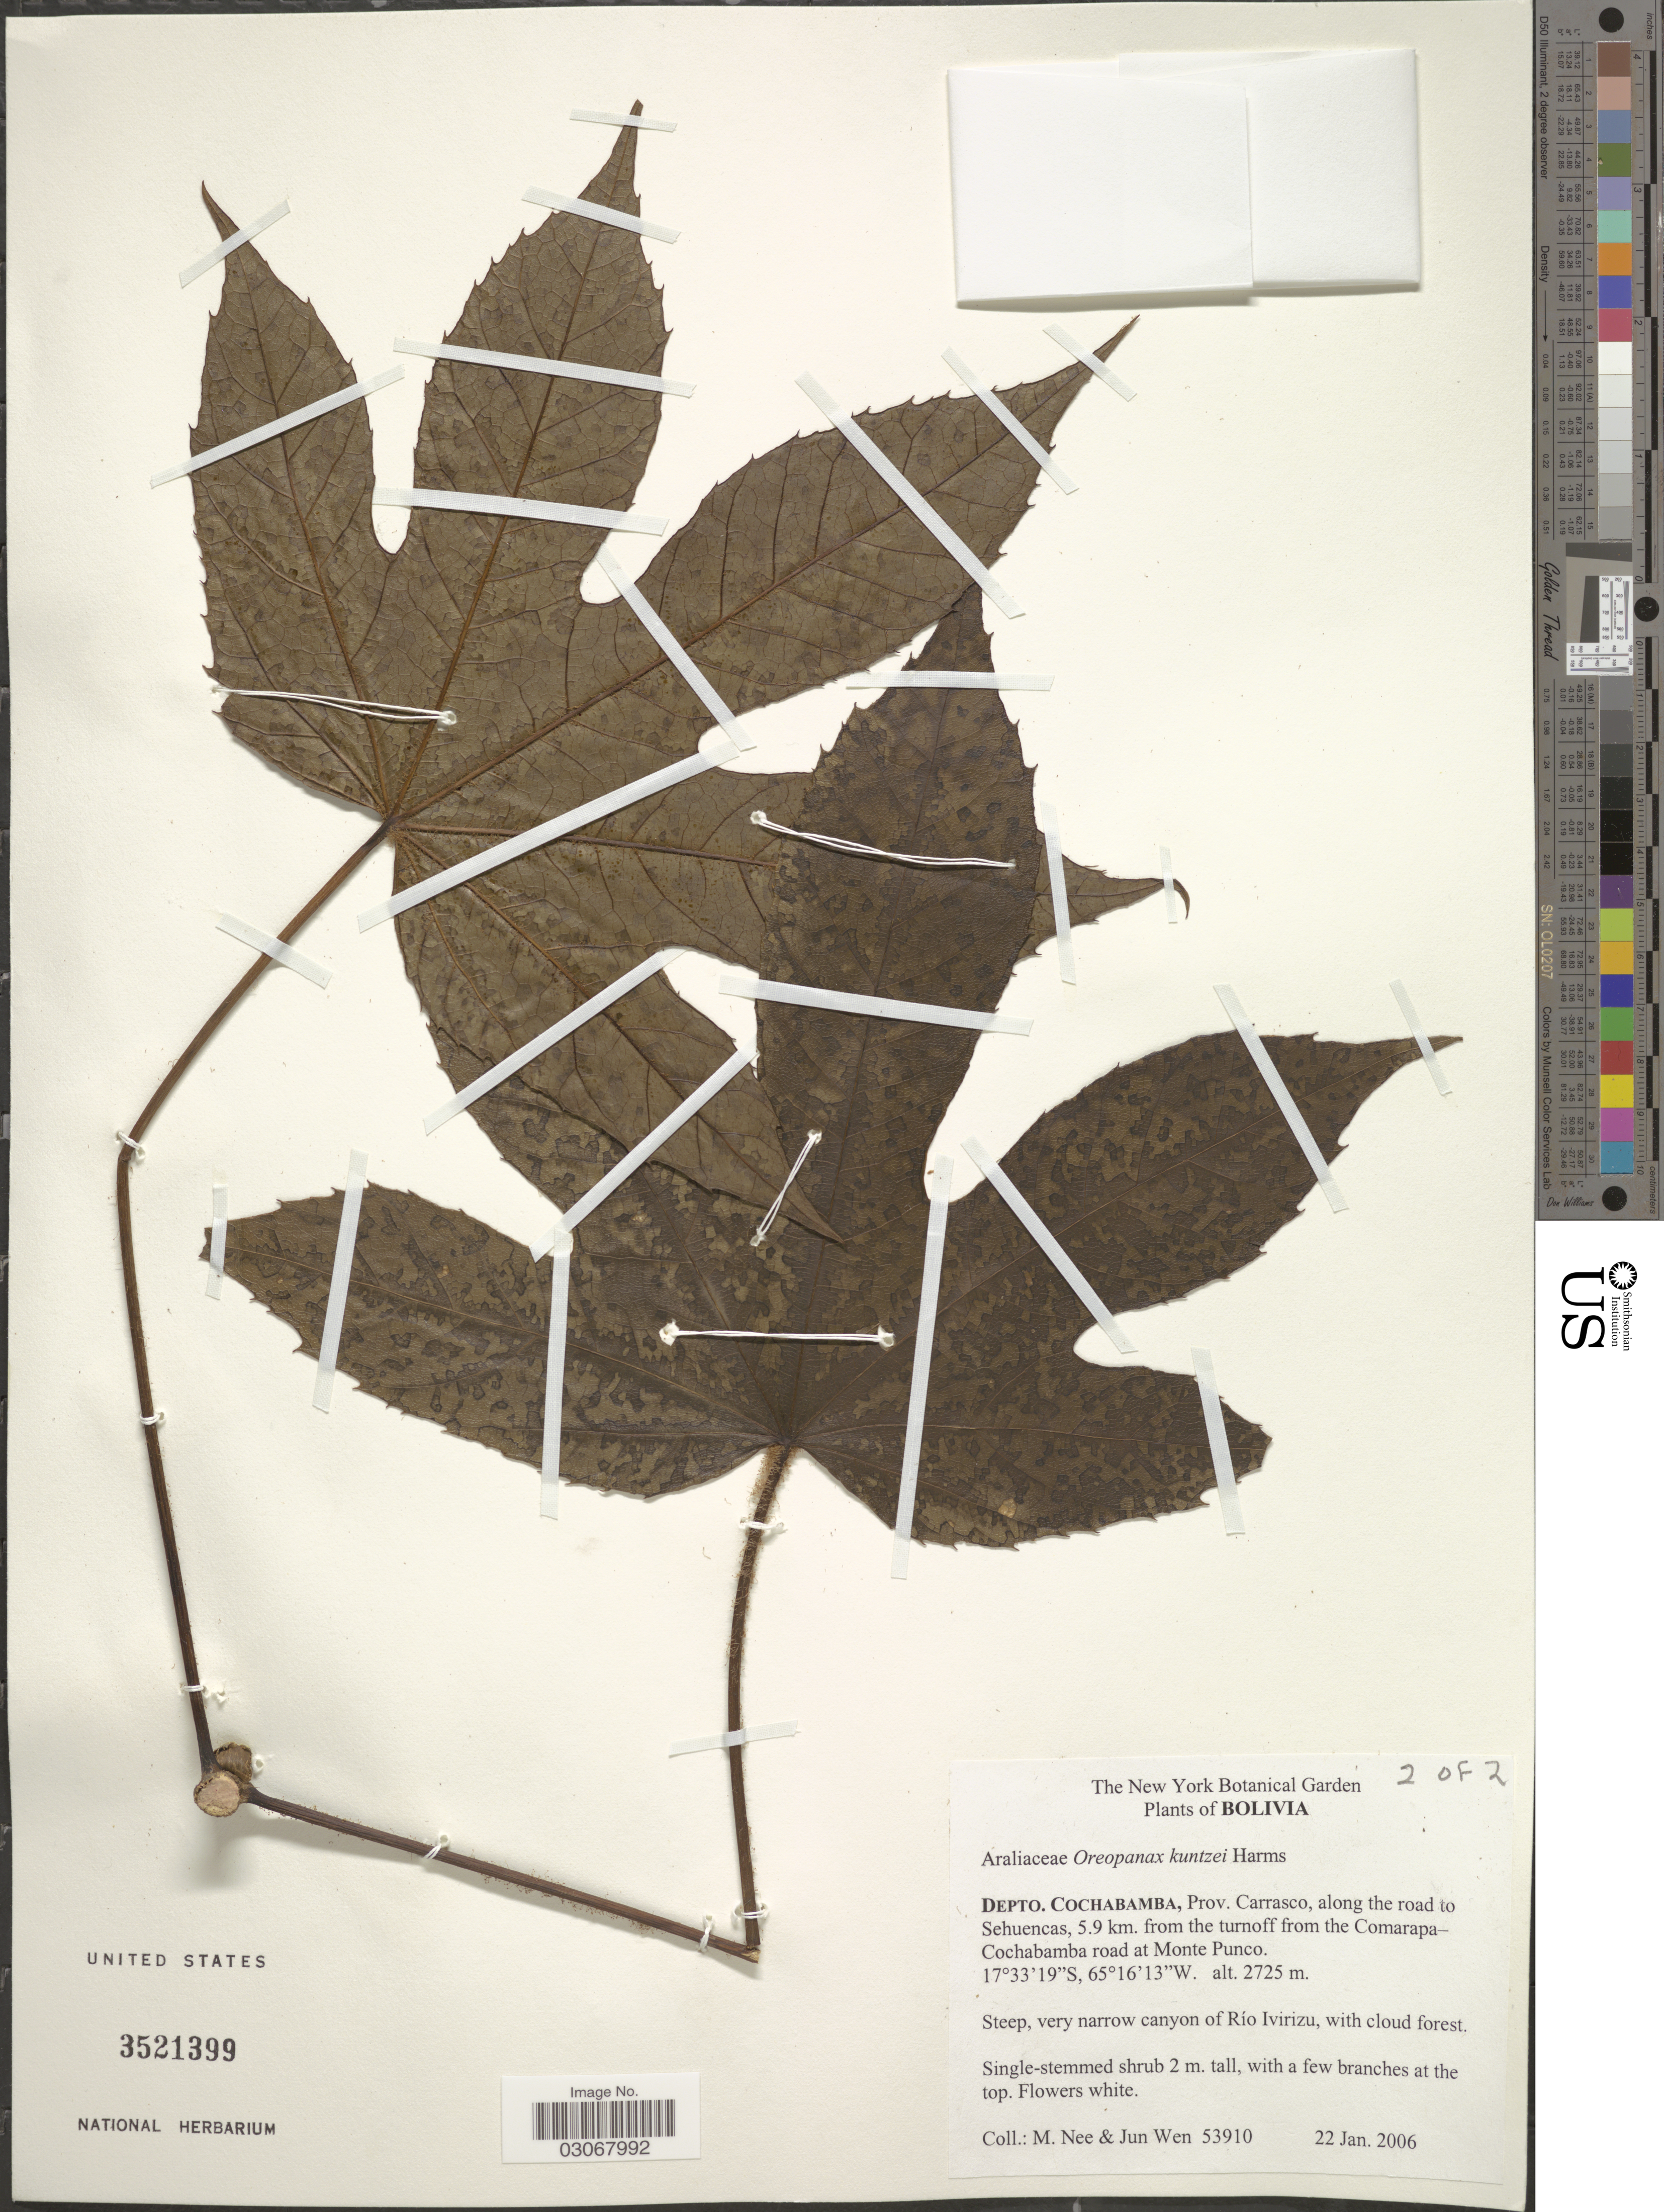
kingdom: Plantae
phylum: Tracheophyta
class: Magnoliopsida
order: Apiales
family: Araliaceae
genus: Oreopanax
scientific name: Oreopanax kuntzei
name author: Harms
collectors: M. Nee & J. Wen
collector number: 53910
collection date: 2006-01-22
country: Bolivia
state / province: Cochabamba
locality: Depto. Cochabamba, Prov. Carrasco, along the road to Sehuencas, 5.9 km. from the turnoff from the Comarapa-Cochabamba road at Monte Punco. Steep, very narrow canyon of Río Ivirizu.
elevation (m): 2725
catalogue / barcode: US 3521399